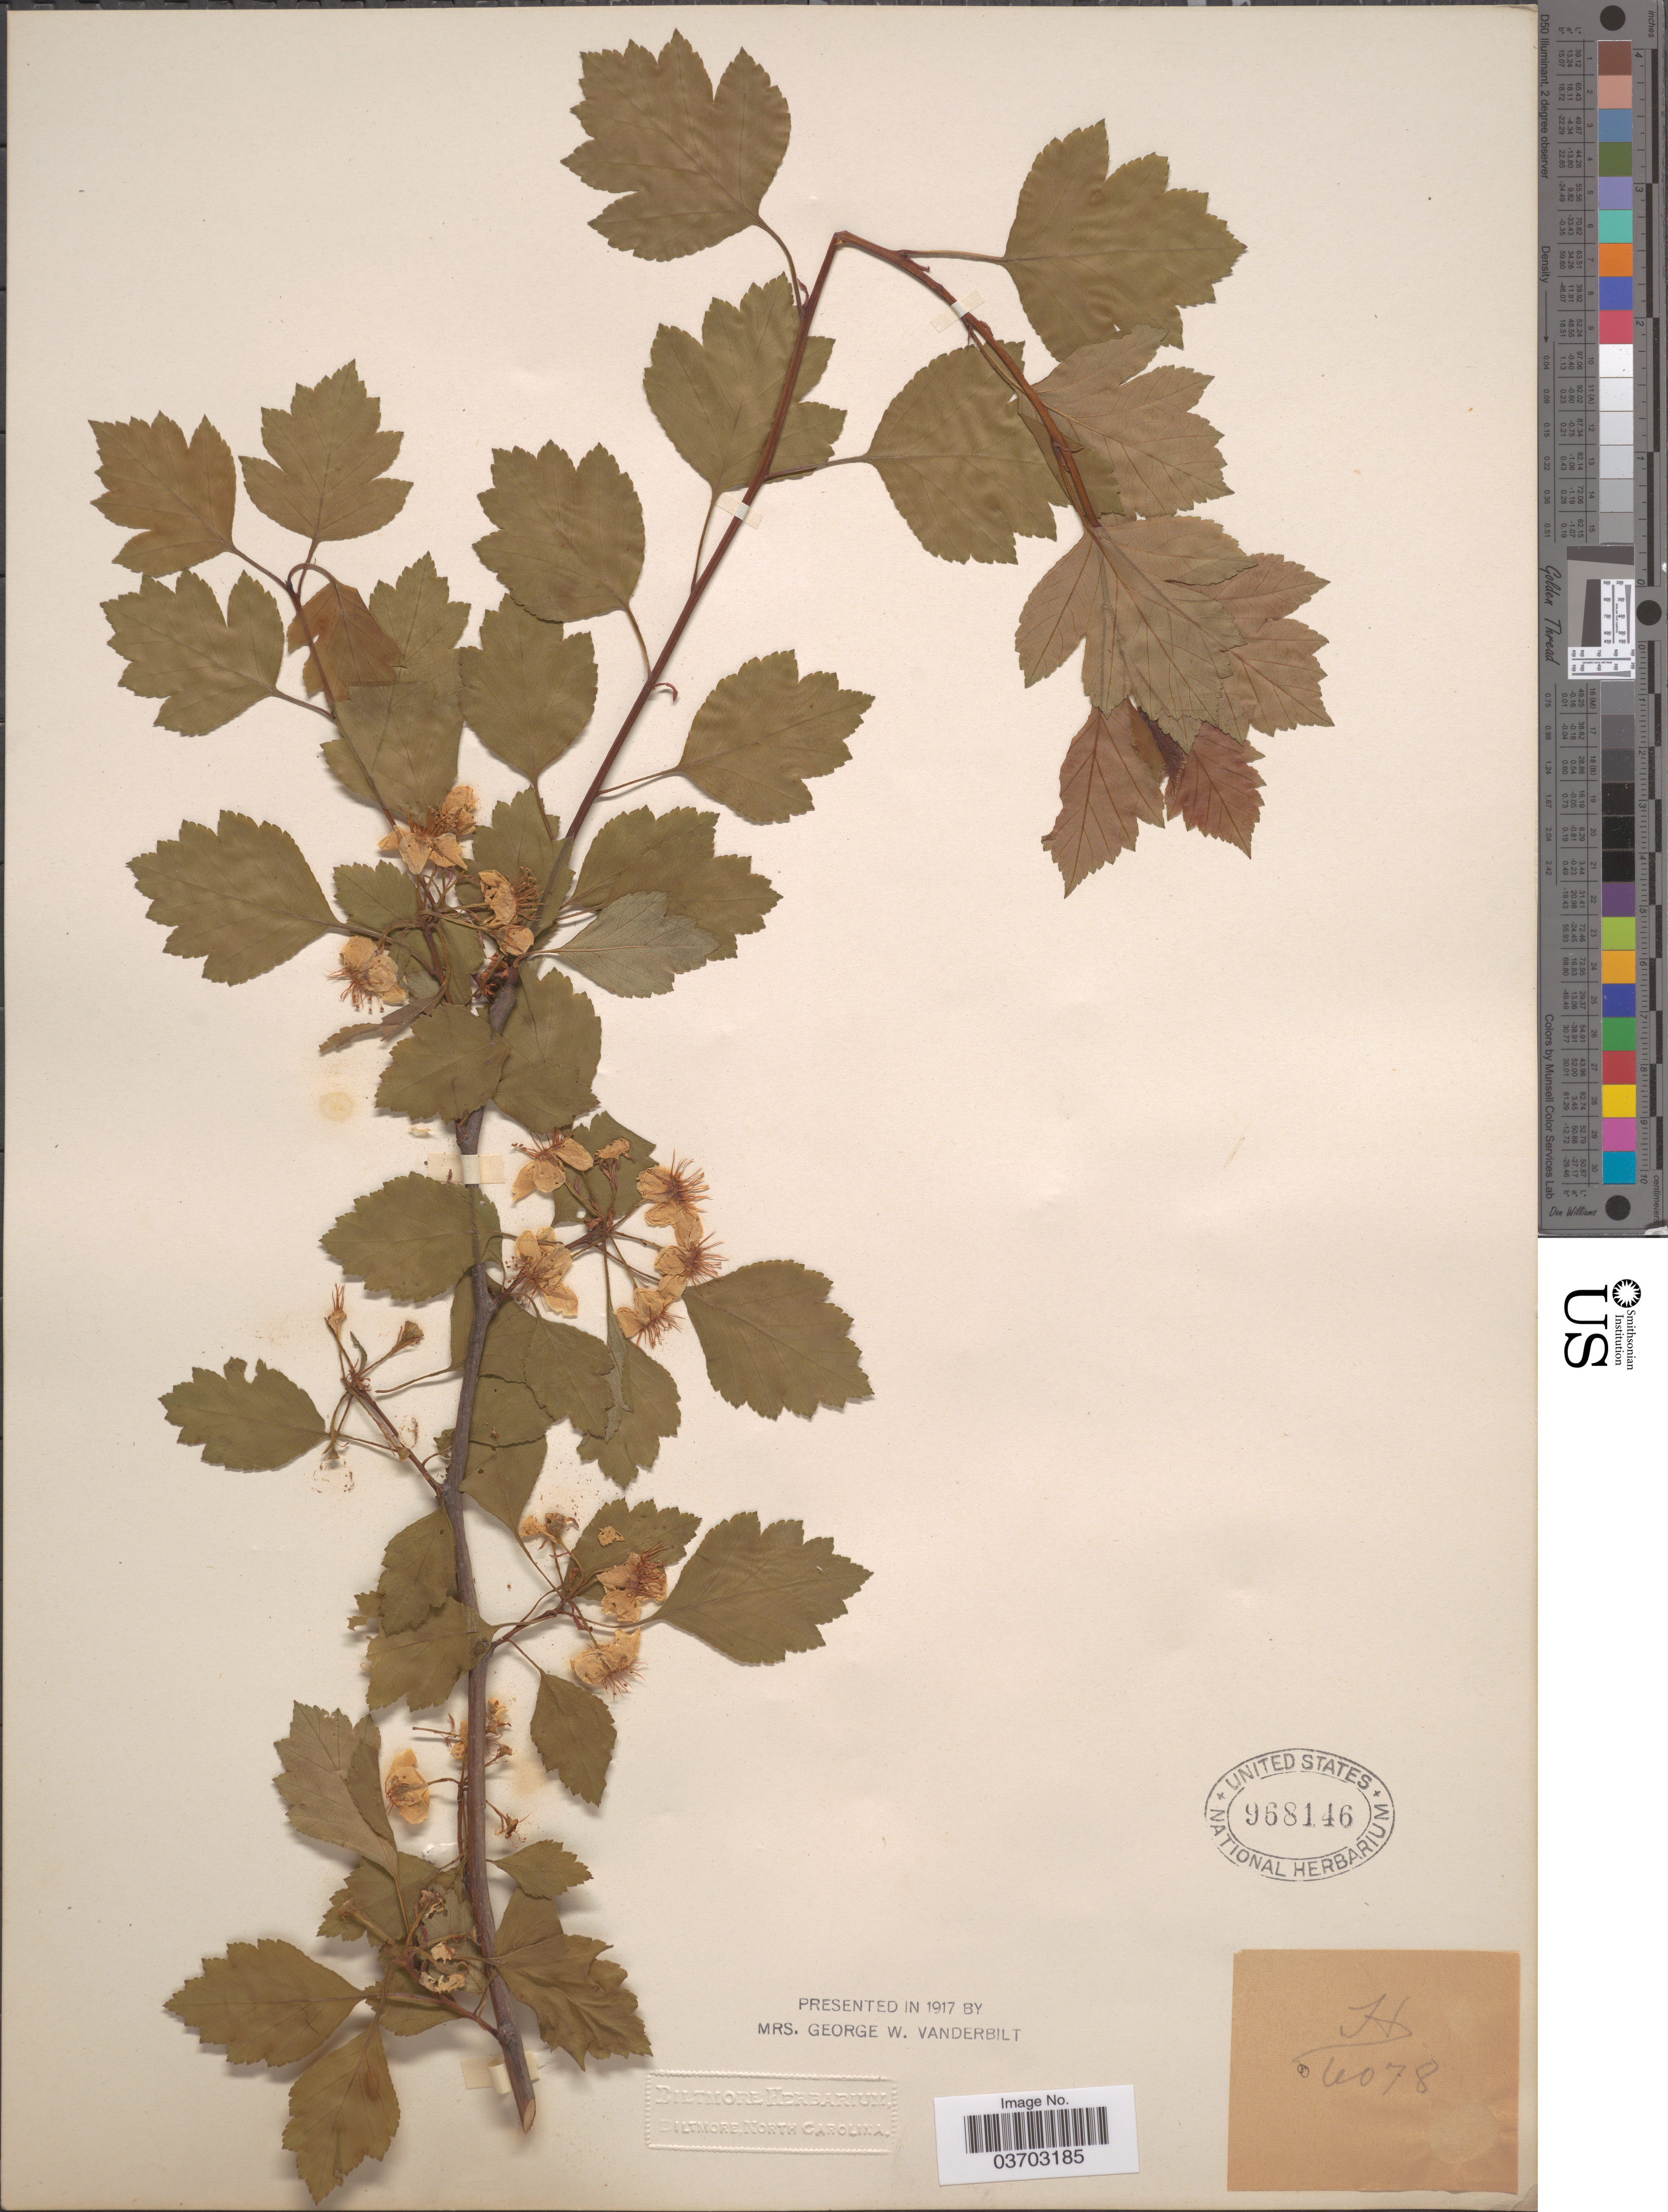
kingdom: Plantae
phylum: Tracheophyta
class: Magnoliopsida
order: Rosales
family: Rosaceae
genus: Crataegus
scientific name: Crataegus sp.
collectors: ex herb. Biltmore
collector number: H6078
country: United States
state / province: North Carolina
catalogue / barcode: US 968146